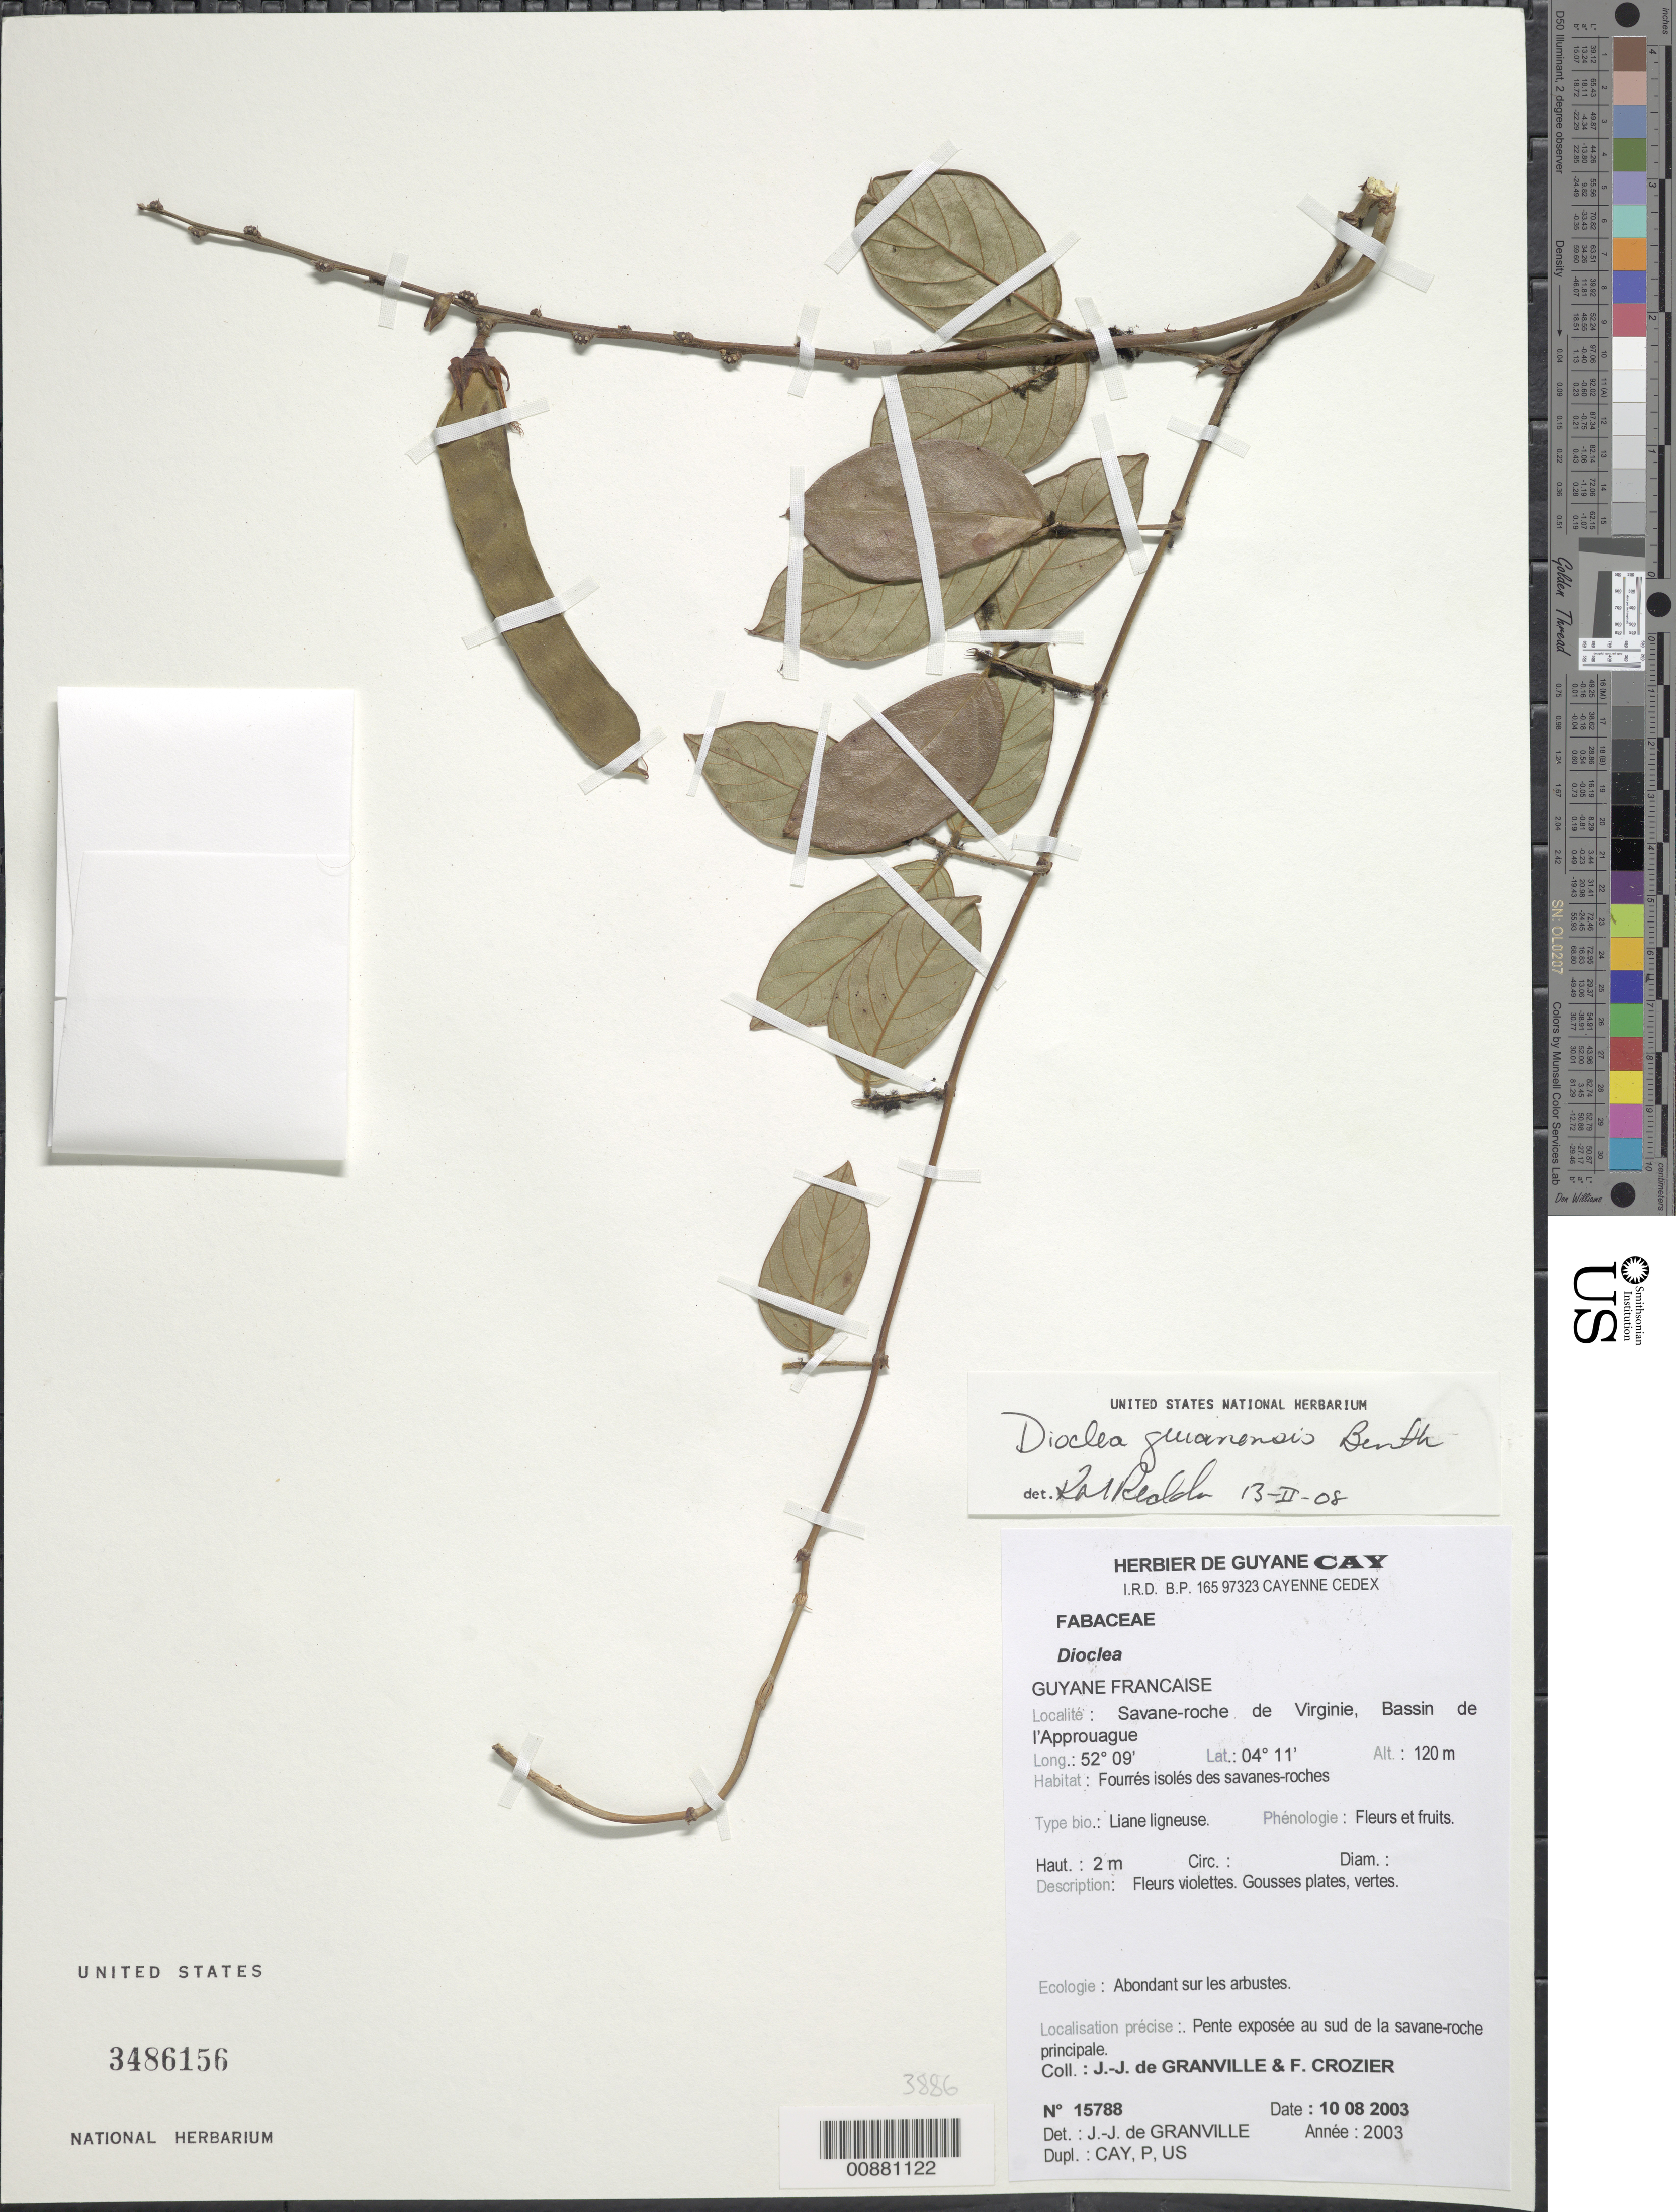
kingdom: Plantae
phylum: Tracheophyta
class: Magnoliopsida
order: Fabales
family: Fabaceae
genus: Dioclea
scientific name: Dioclea guianensis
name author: Benth.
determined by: Redden, K. M.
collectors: J.-J. de Granville & F. Crozier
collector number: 15788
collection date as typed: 10-Aug-03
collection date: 2003-08-10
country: French Guiana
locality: Savane-roche de Virginie, Bassin de l'Approuague; pente exposée au dud de la savane-roche principale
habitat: Fourrés isolés des savanes-roches; sur les arbustes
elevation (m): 120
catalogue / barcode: US 3486156